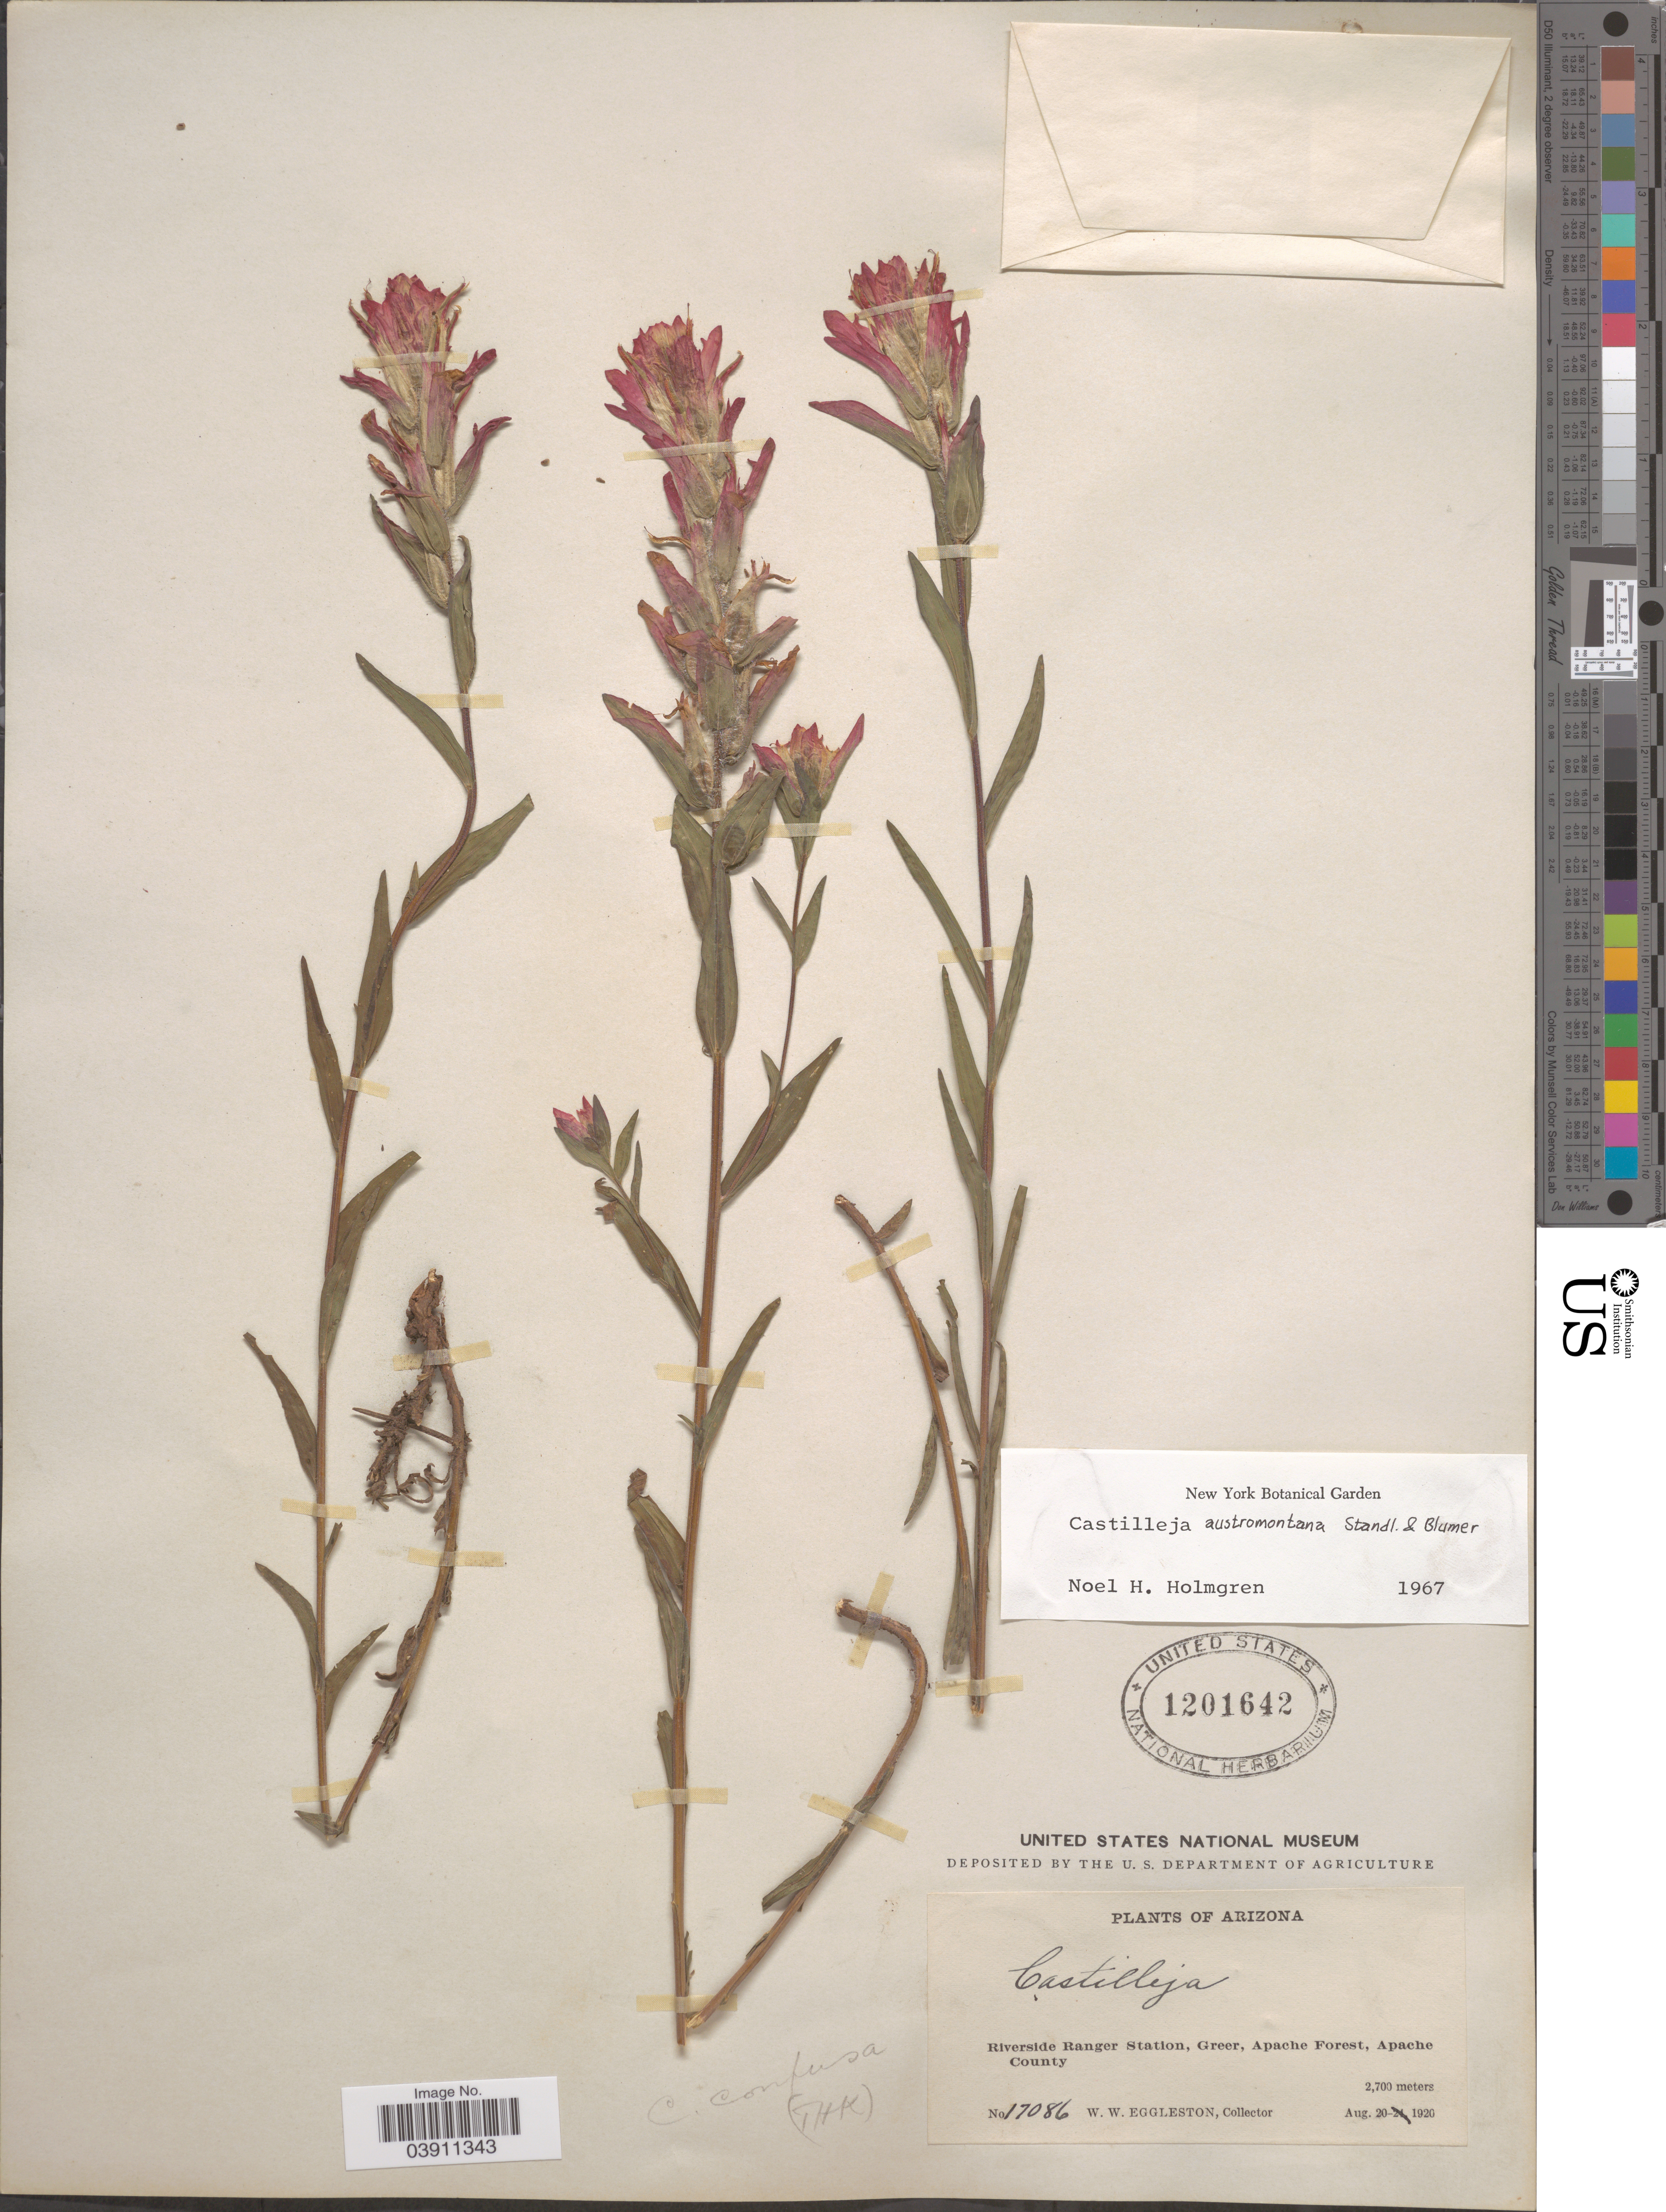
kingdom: Plantae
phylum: Tracheophyta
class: Magnoliopsida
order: Lamiales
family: Orobanchaceae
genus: Castilleja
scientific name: Castilleja austromontana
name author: Standl. & Blumer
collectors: W. W. Eggleston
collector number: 17086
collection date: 1920-08-20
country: United States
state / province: Arizona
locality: Riverside Ranger Station, Greer, Apache Forest, Apache County.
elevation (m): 2700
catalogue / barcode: US 1201642